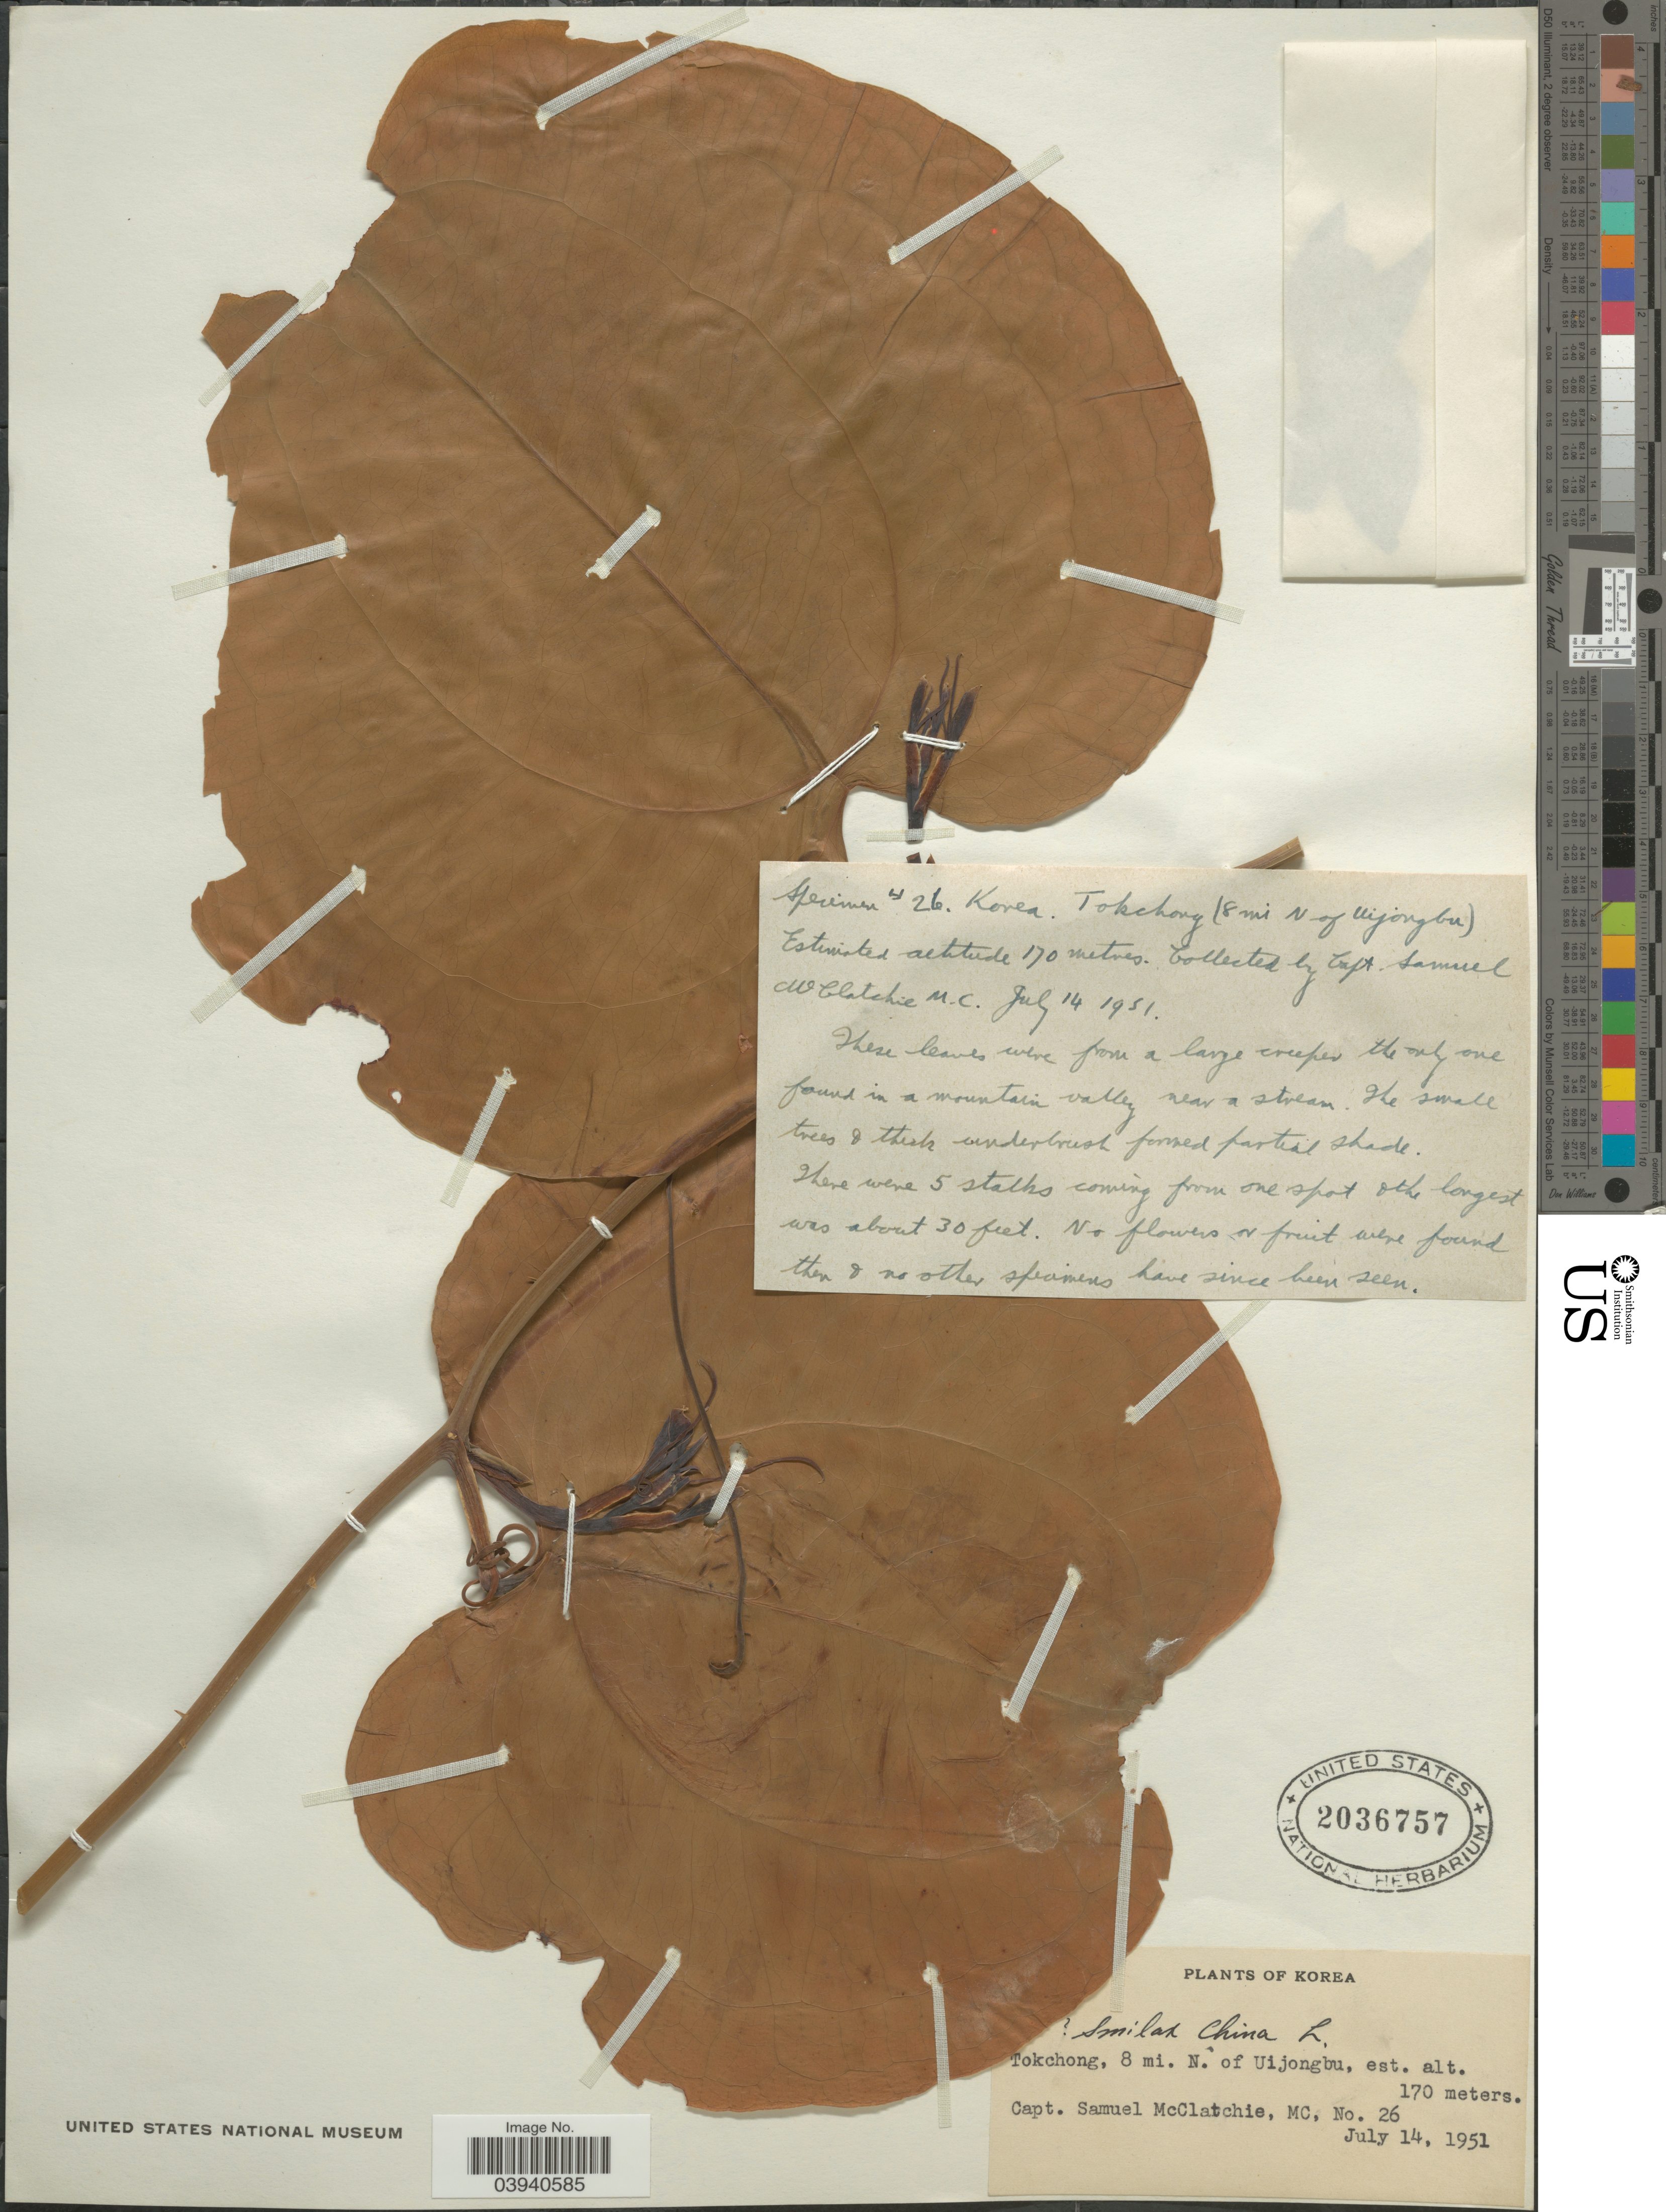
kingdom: Plantae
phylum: Tracheophyta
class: Liliopsida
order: Liliales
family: Smilacaceae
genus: Smilax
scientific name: Smilax china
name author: L.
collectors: S. McClatchie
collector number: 26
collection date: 1951-07-14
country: South Korea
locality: Korea. Tokchong, 8 mi. N. of Uijongbu.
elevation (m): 170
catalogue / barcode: US 2036757